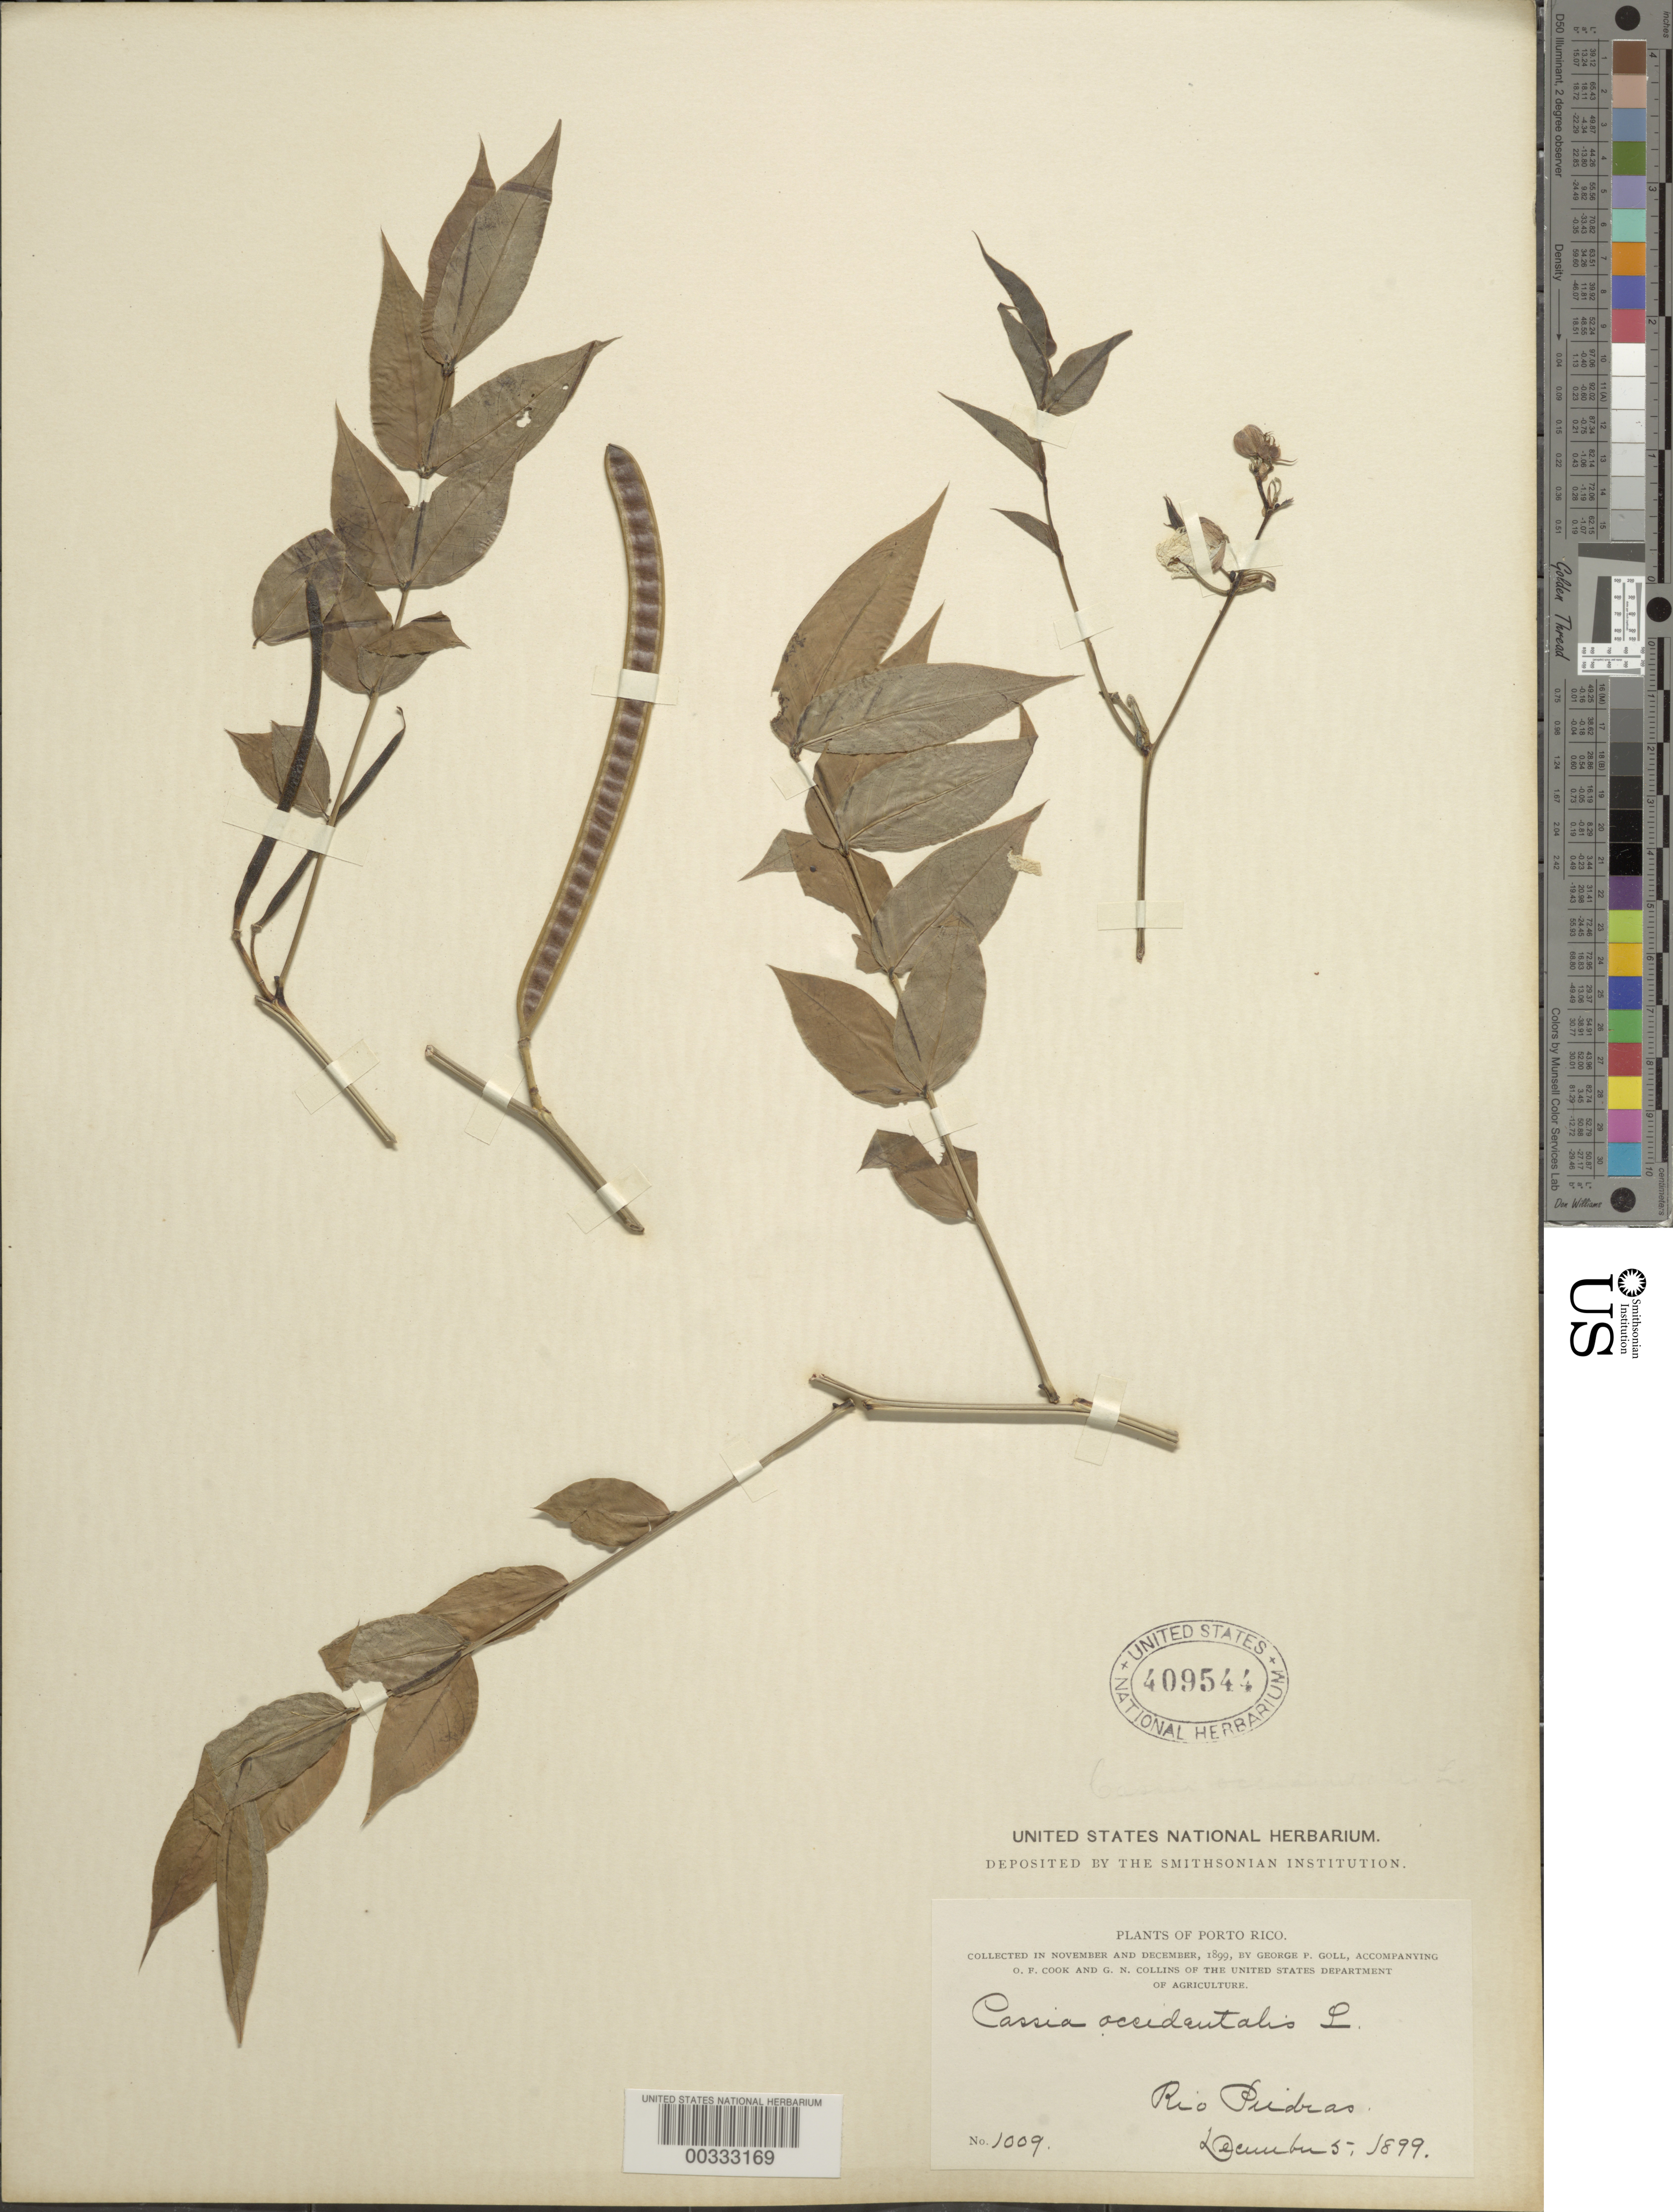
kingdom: Plantae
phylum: Tracheophyta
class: Magnoliopsida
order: Fabales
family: Fabaceae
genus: Senna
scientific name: Senna occidentalis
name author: (L.) Link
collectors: G. Goll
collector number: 1009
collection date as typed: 05 Dec 1899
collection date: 1899-12-05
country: Puerto Rico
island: Greater Antilles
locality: Rio piedras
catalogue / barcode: US 409544